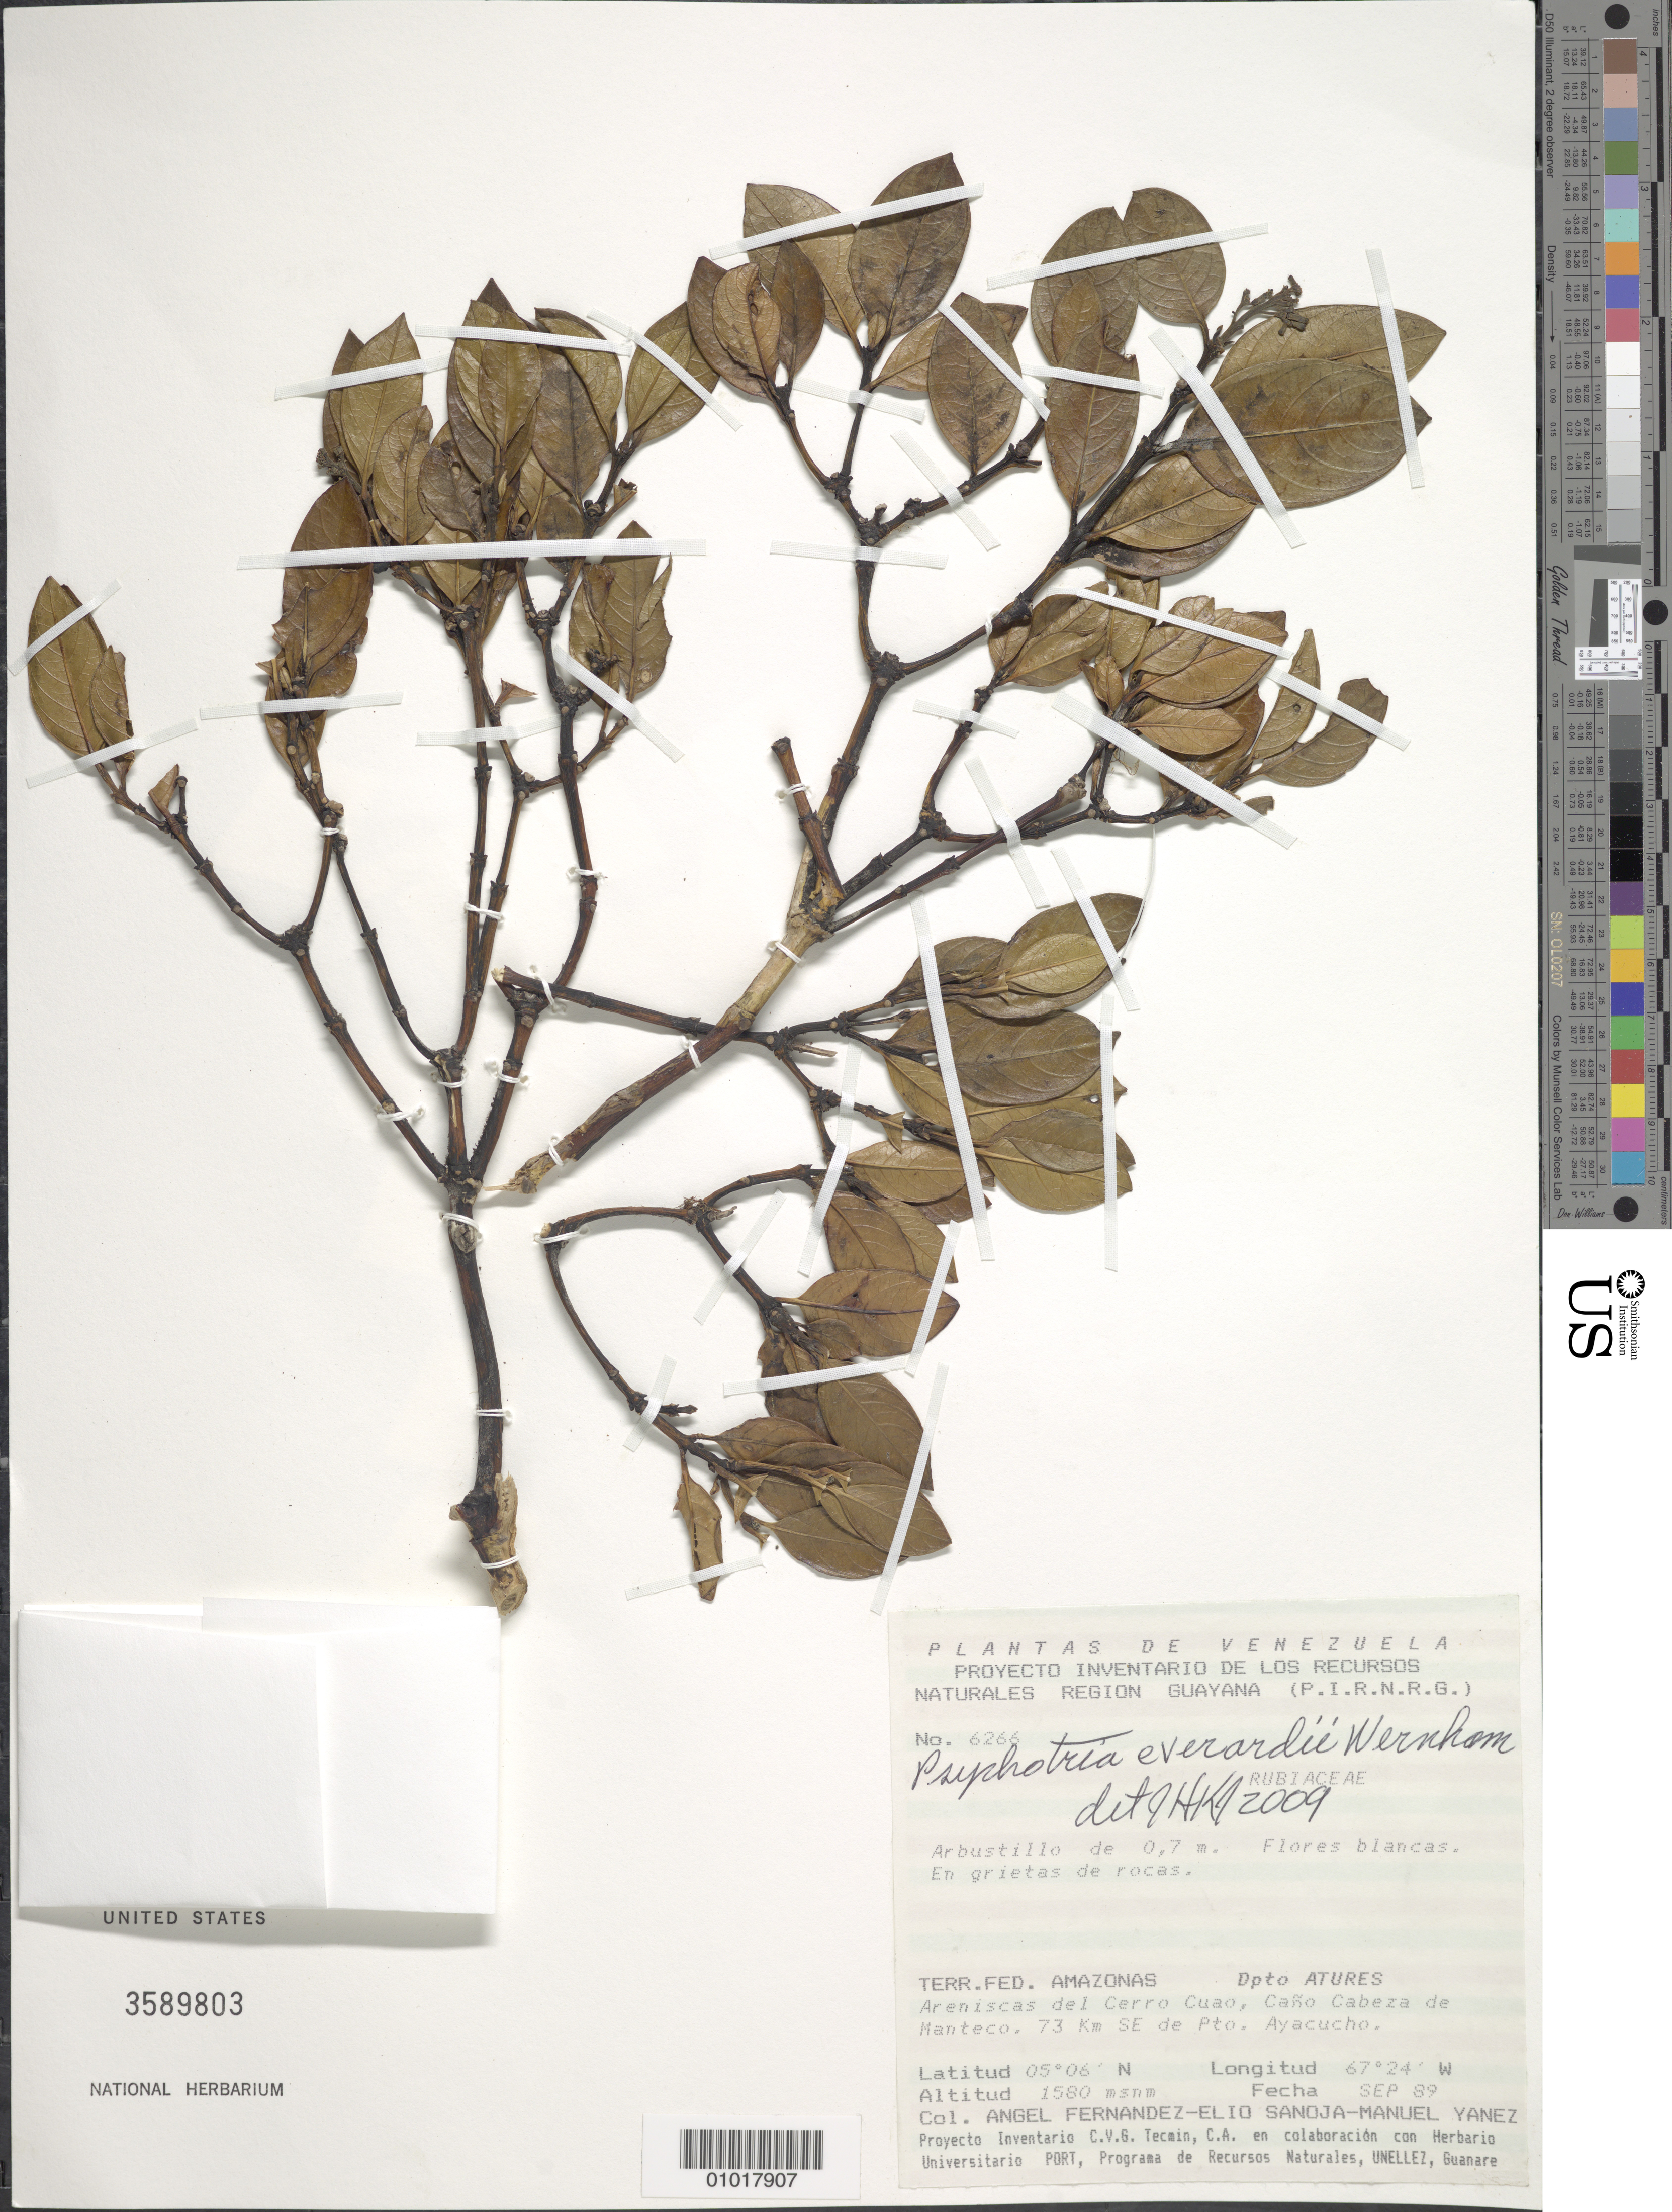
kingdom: Plantae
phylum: Tracheophyta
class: Magnoliopsida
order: Gentianales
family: Rubiaceae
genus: Psychotria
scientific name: Psychotria everardii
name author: Wernham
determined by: Kirkbride, J. H.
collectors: A. E. Fernández & S. Yanez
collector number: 6266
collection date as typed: Sep-89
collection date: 1989-09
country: Venezuela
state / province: Amazonas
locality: Areniscas del Cerro Cuao, Cano Cabeza de Manteco. 73 km SE de Pto. Ayacucho.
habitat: En grietas de rocas.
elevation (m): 1580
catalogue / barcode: US 3589803